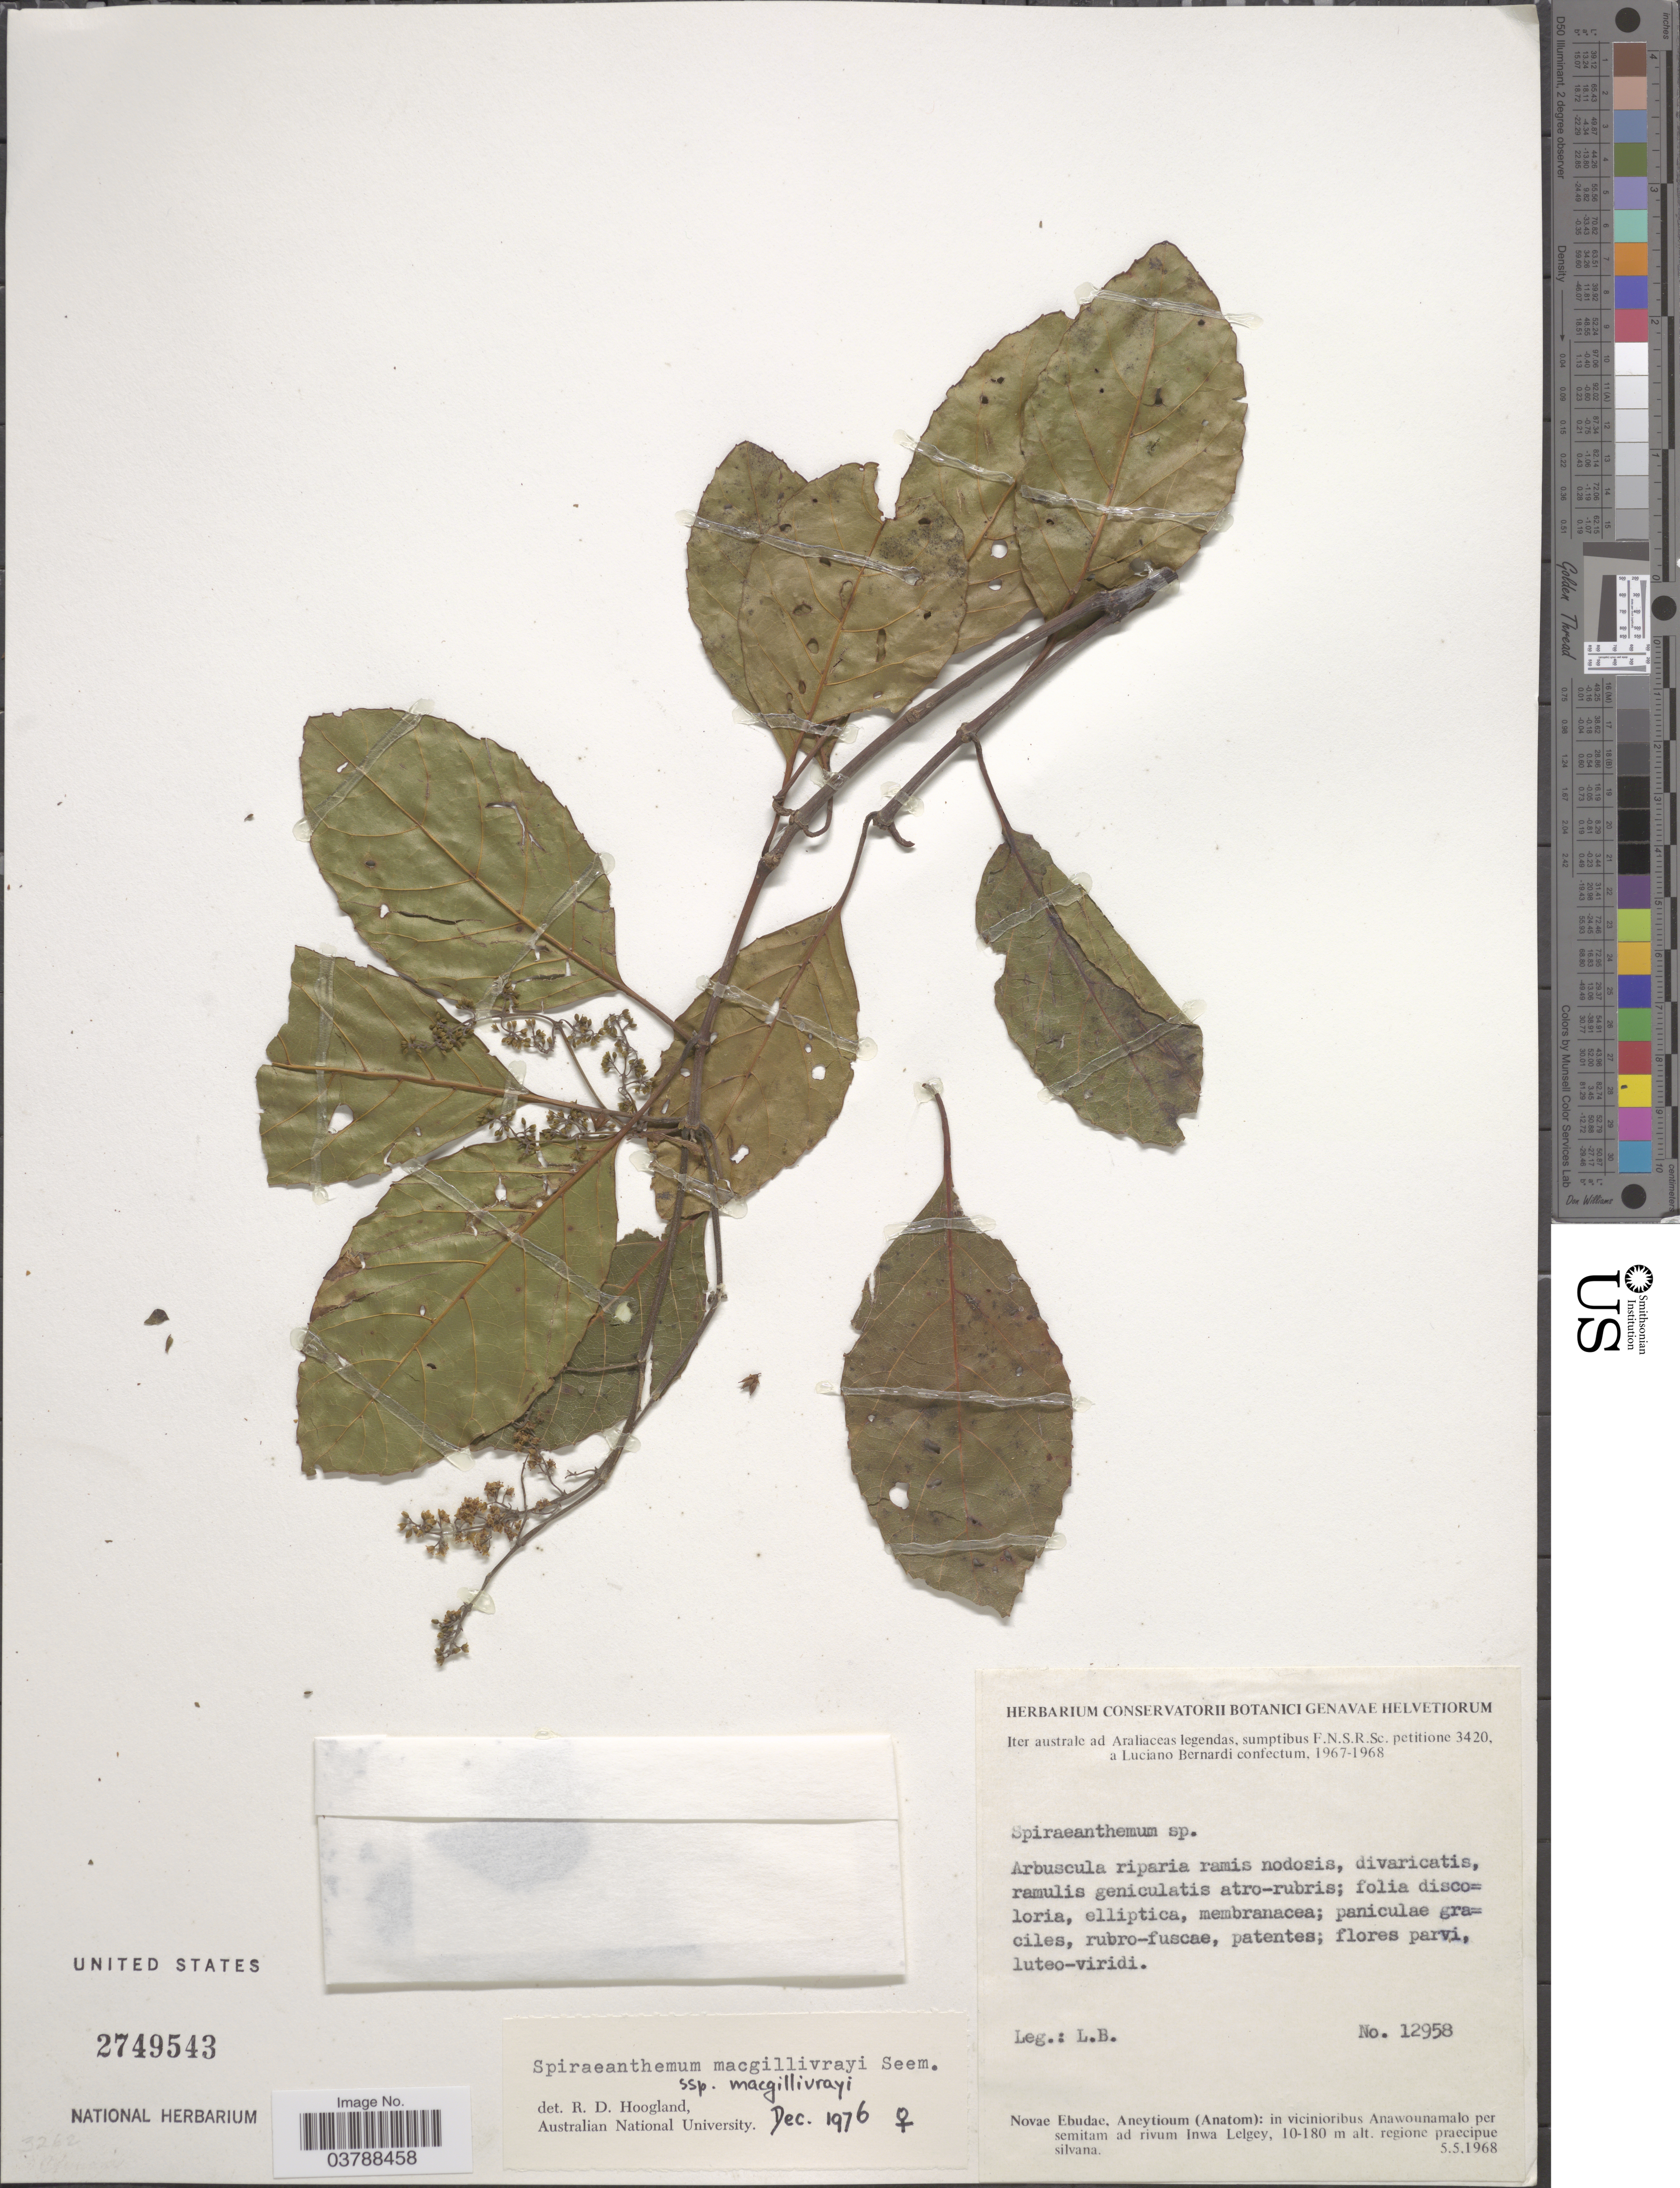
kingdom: Plantae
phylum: Tracheophyta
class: Magnoliopsida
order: Oxalidales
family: Cunoniaceae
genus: Spiraeanthemum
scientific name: Spiraeanthemum macgillivrayi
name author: Seem.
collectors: L. Bernardi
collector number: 12958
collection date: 1968-05-05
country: Vanuatu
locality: Novae Ebudae, Aneytioum (Anatom). in vicinioribus Anawounamalo per semitam ad rivum Inwa Lelgey.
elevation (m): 10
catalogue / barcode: US 2749543